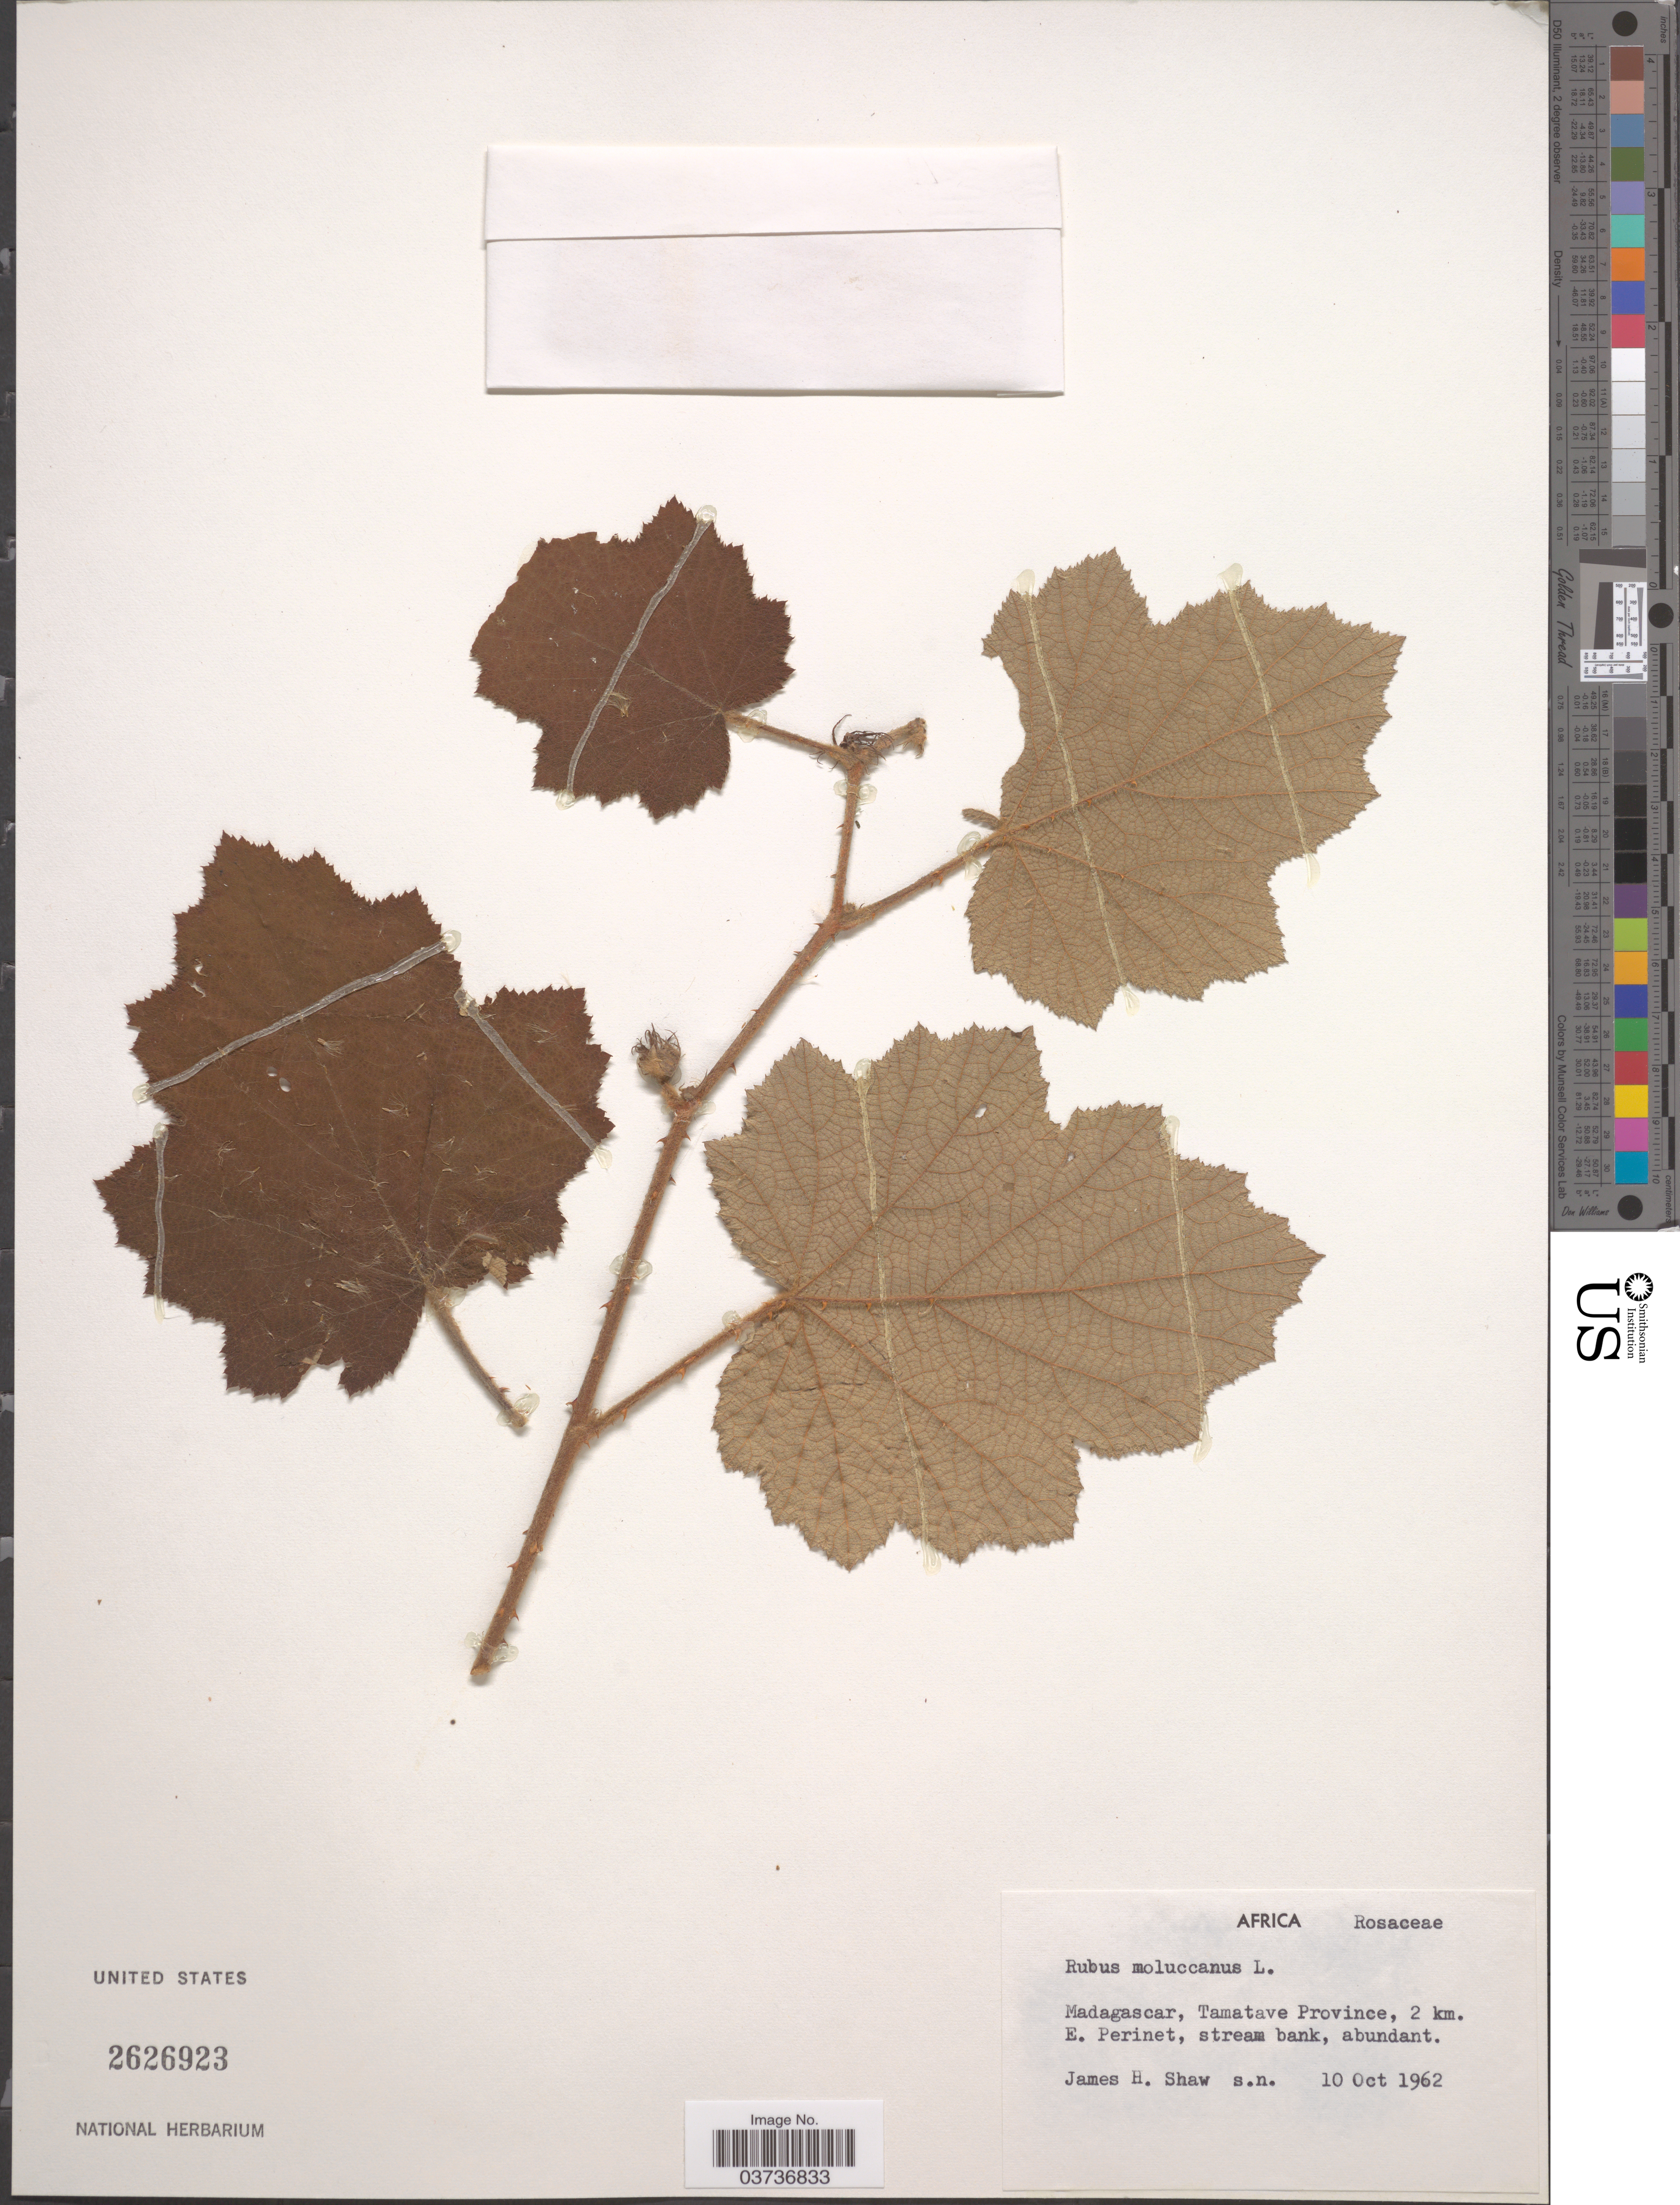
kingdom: Plantae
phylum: Tracheophyta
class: Magnoliopsida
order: Rosales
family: Rosaceae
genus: Rubus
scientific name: Rubus moluccanus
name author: L.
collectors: J. H. Shaw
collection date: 1962-10-10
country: Madagascar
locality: Tamatave Province, 2 km. E. Perinet.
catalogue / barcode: US 2626923